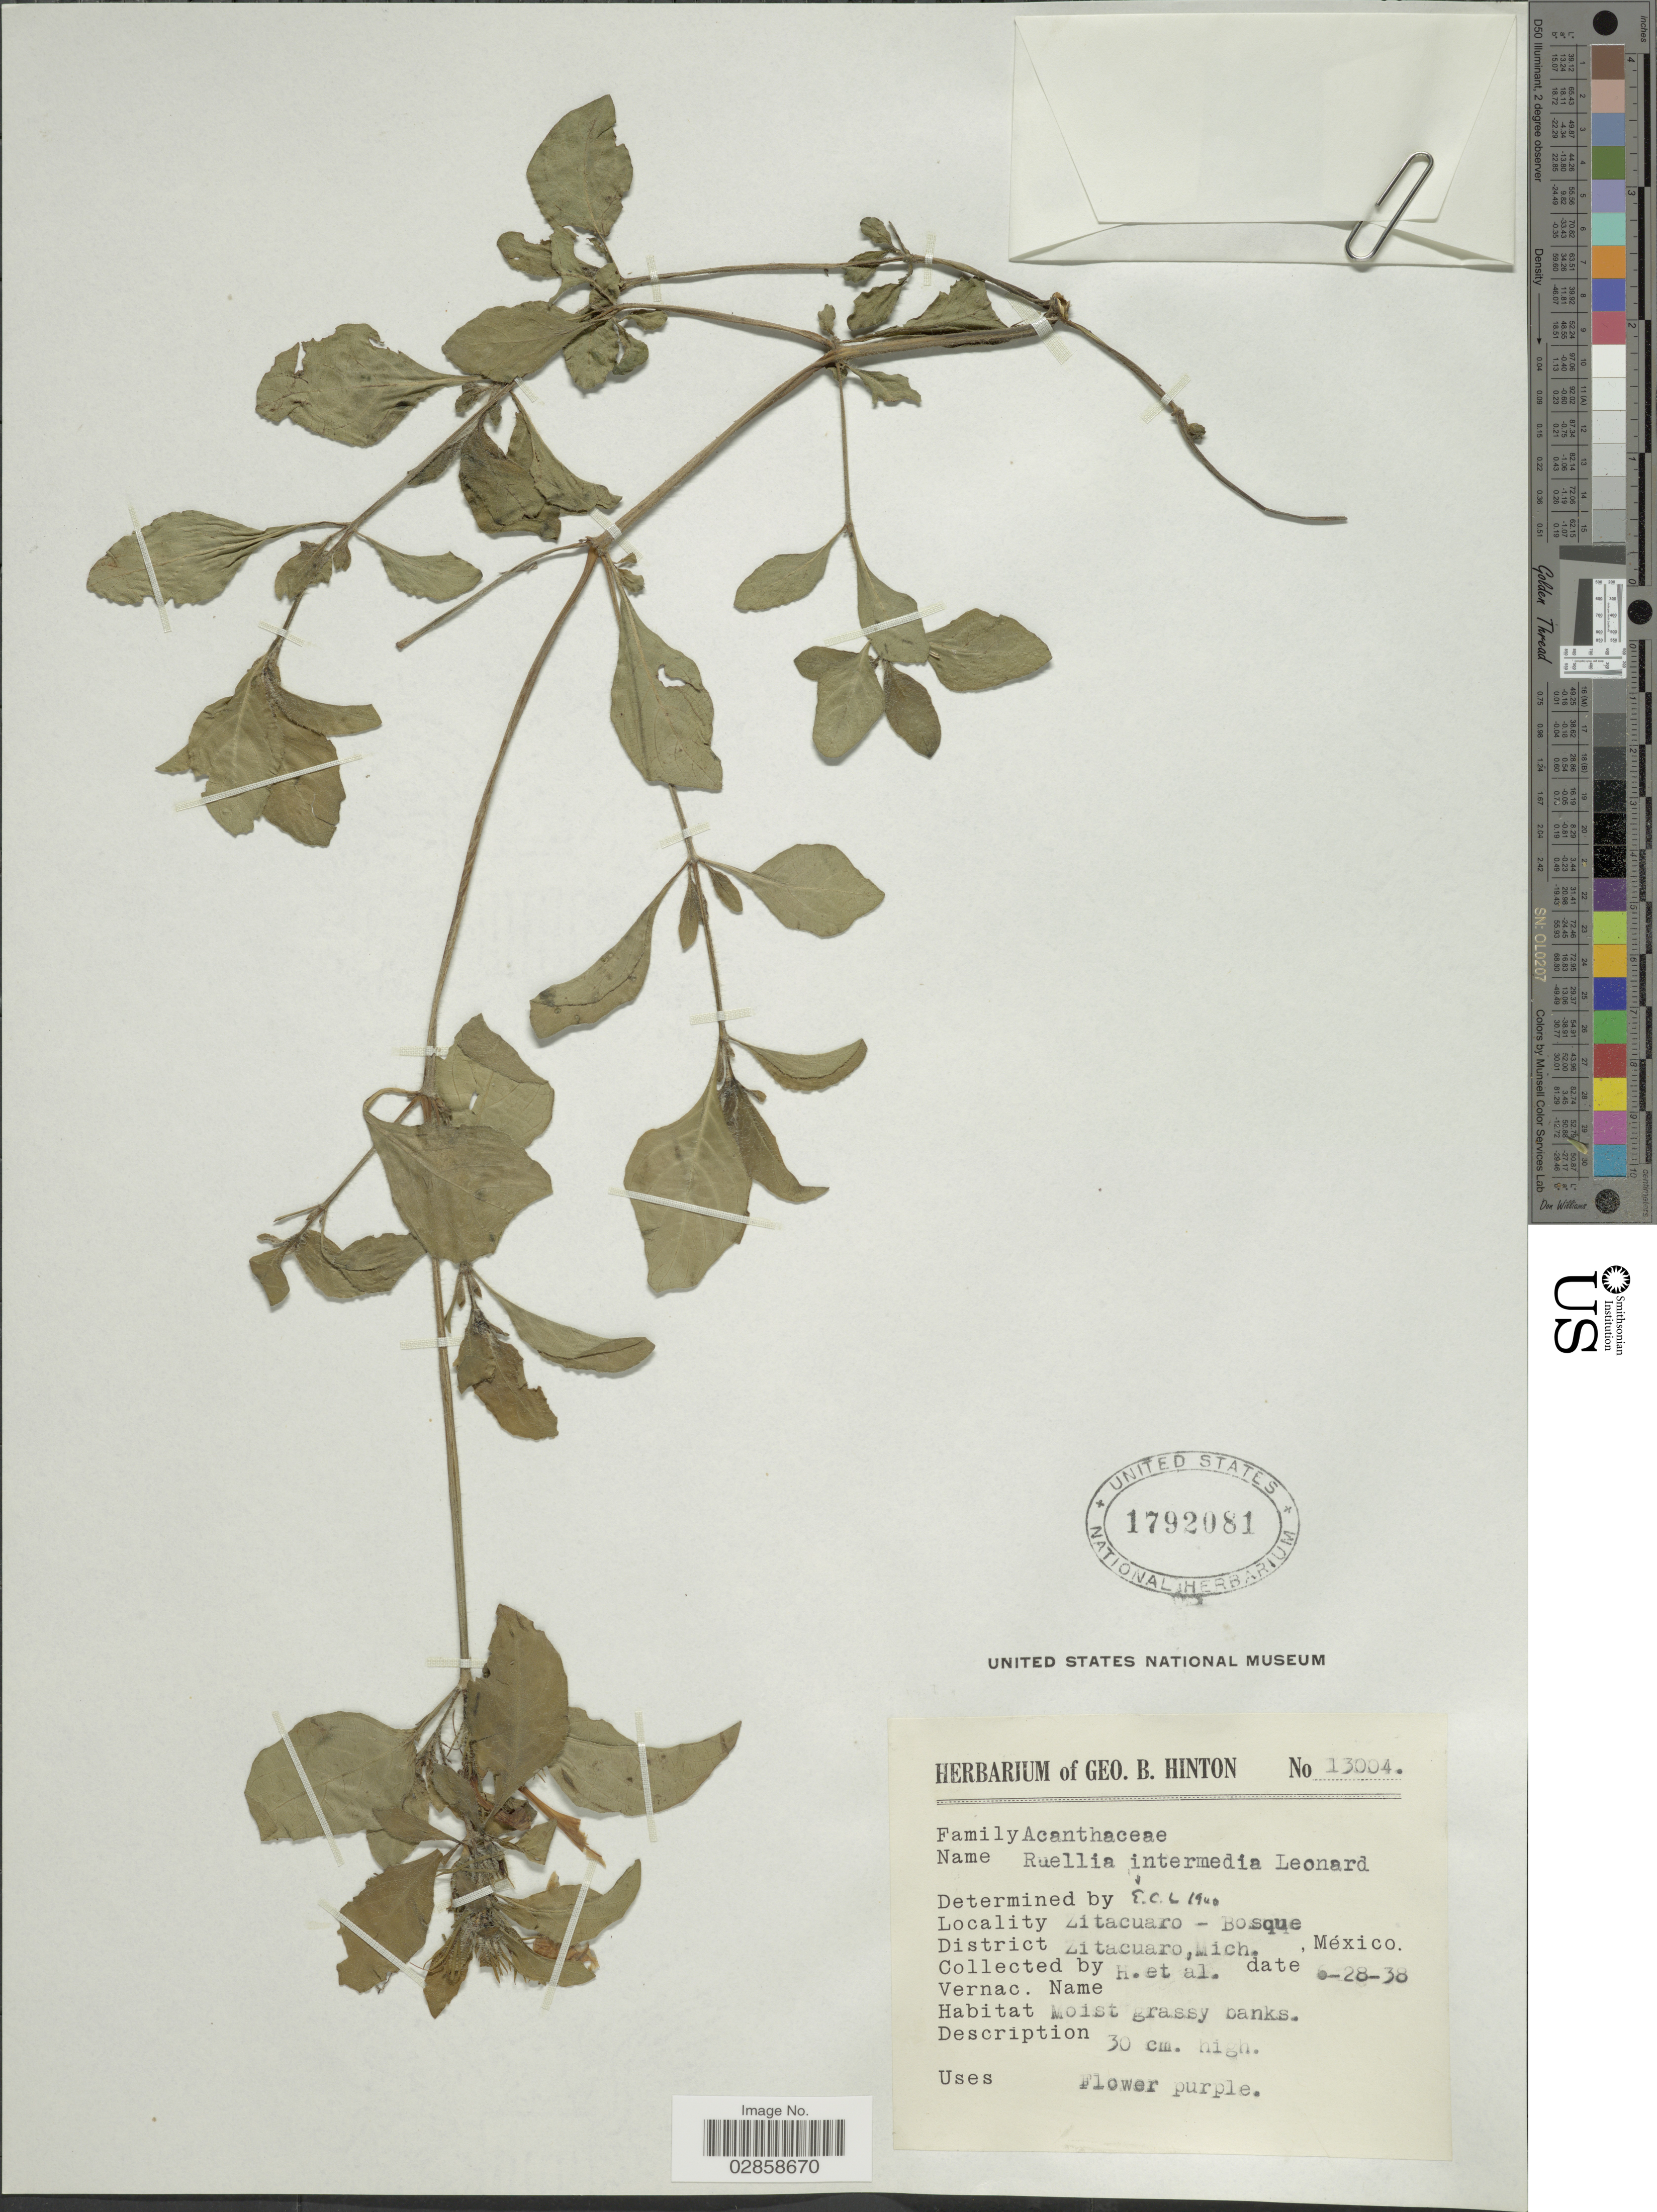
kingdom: Plantae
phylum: Tracheophyta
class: Magnoliopsida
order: Lamiales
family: Acanthaceae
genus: Ruellia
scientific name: Ruellia intermedia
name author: Leonard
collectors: G. B. Hinton & et al.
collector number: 13004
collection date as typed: Transcribed d/m/y: 28/6/38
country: Mexico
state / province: Michoacán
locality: Zitacuaro-Bosque. District Zitacuaro, Mich.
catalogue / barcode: US 1792081